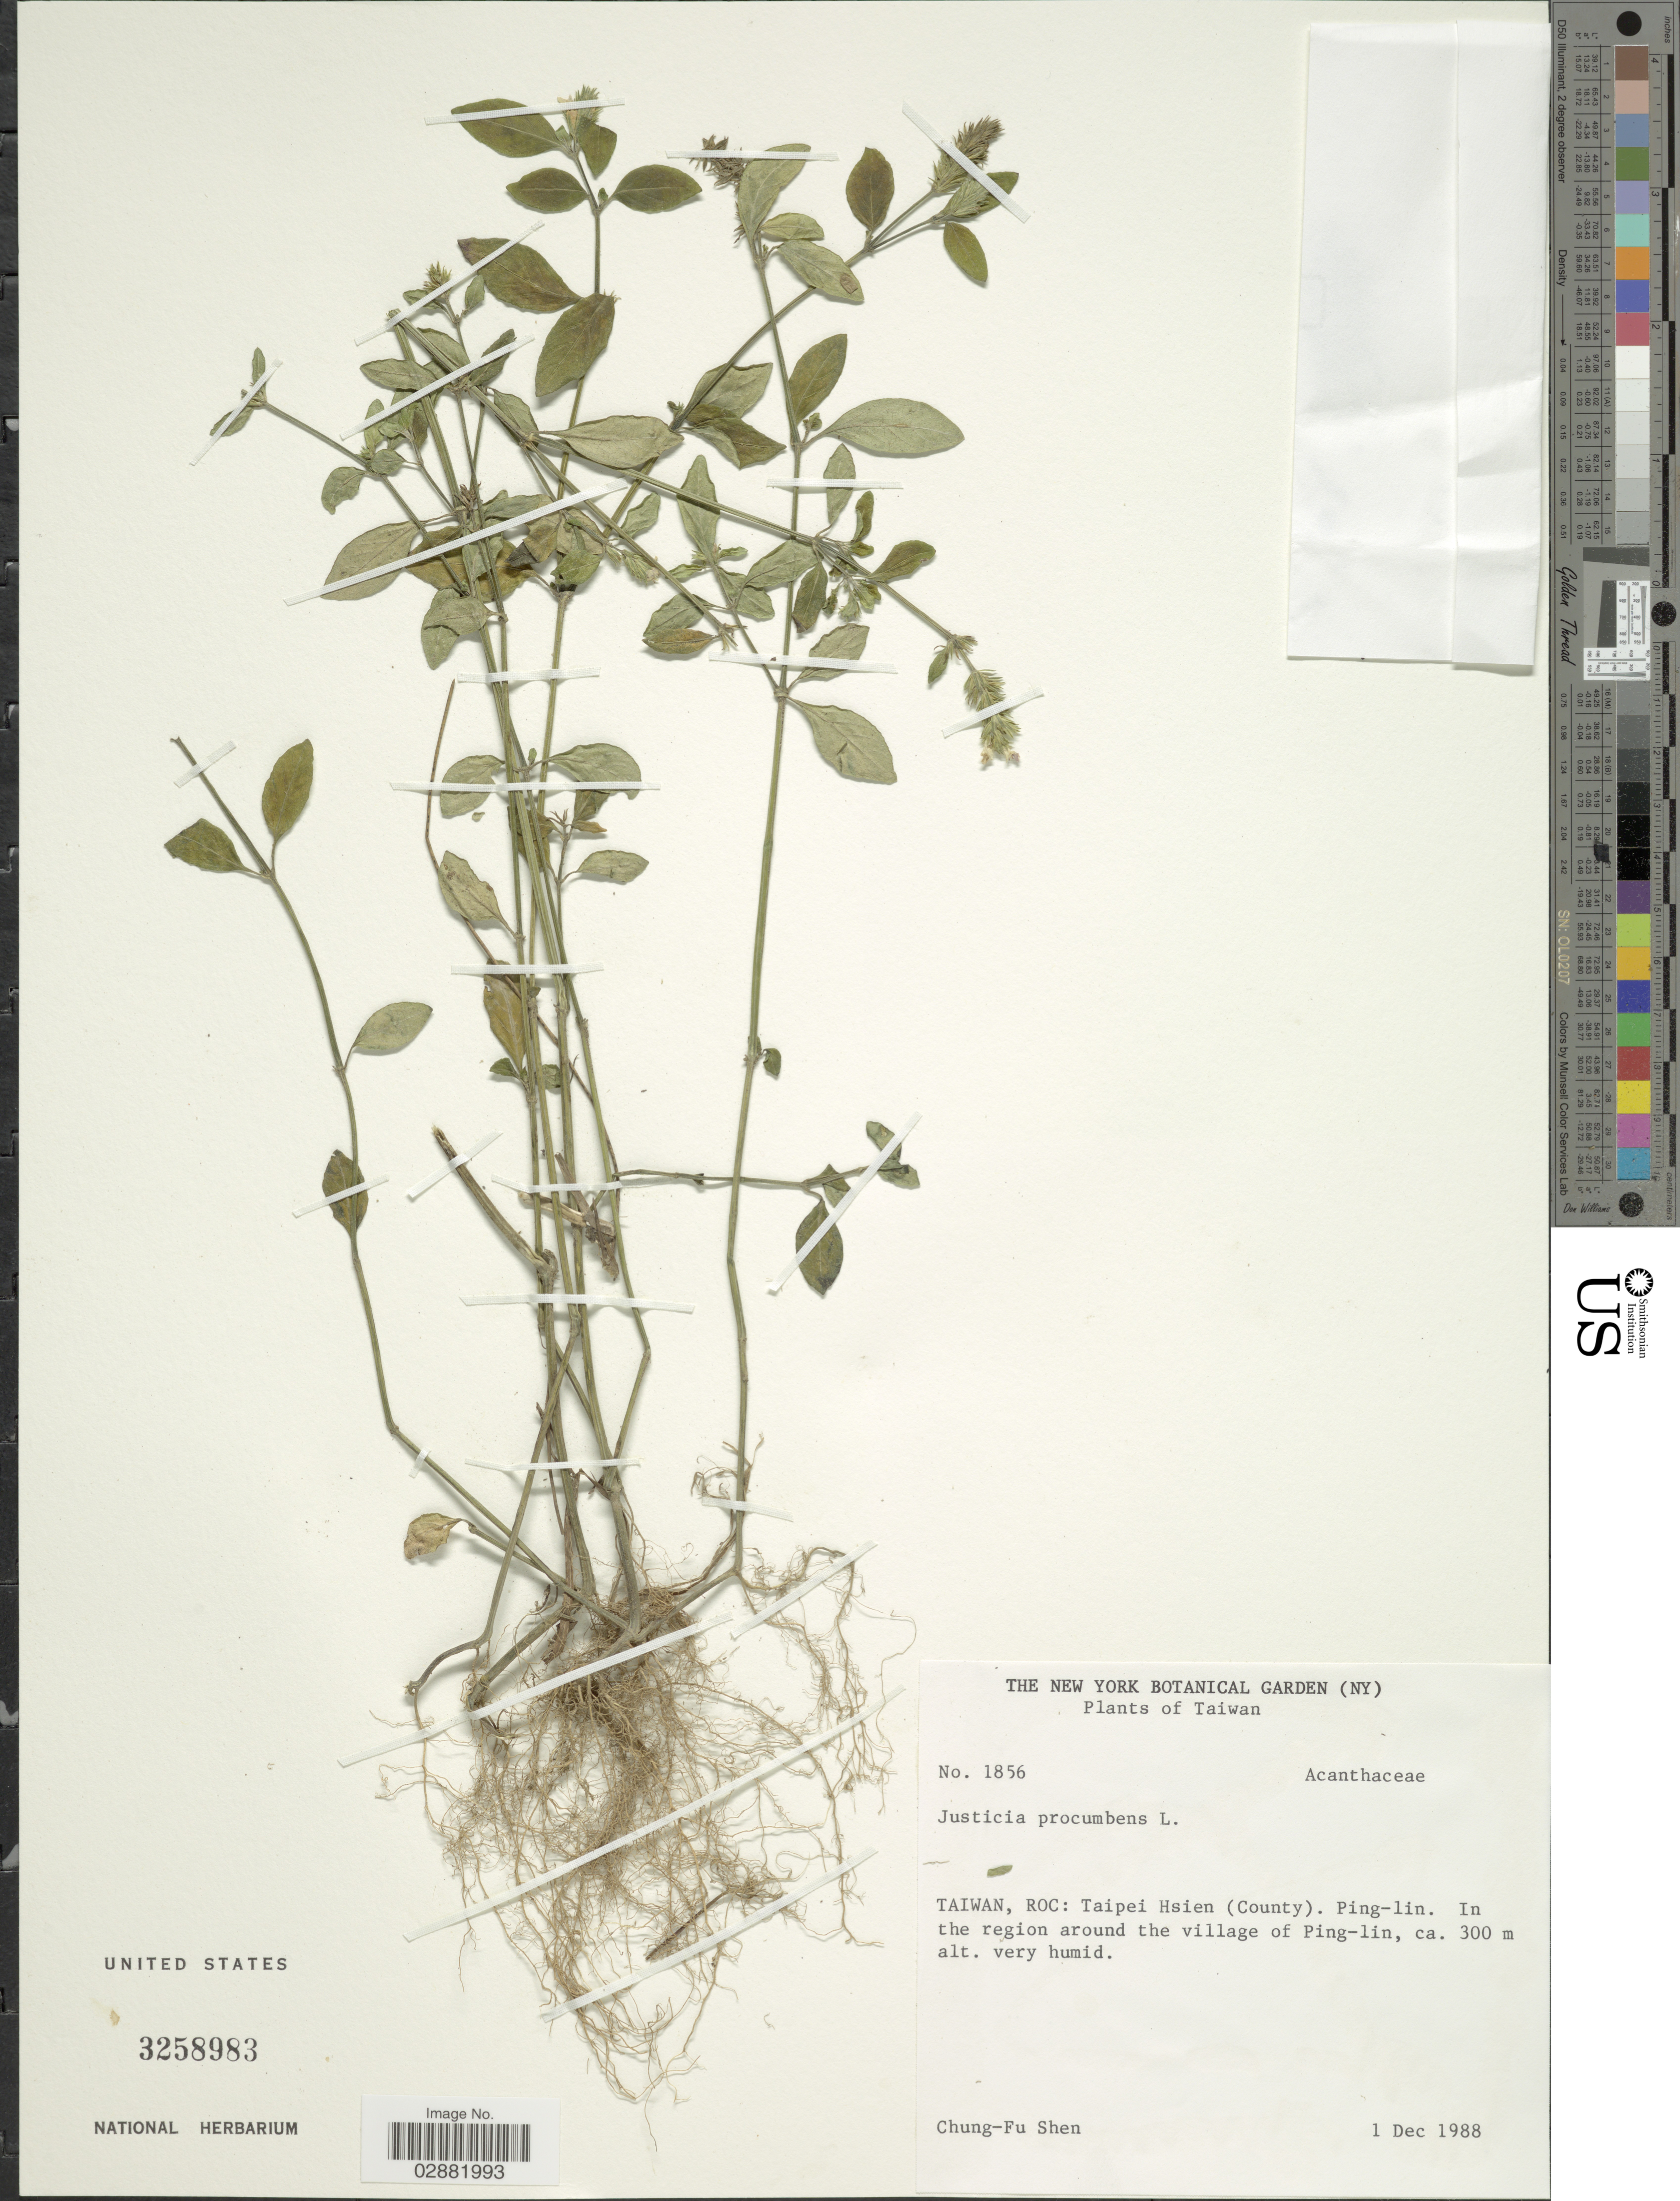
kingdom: Plantae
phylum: Tracheophyta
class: Magnoliopsida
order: Lamiales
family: Acanthaceae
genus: Justicia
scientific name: Justicia procumbens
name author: L.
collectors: C. Shen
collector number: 1856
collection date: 1988-12-01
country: Taiwan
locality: Taiwan, Roc, Taipei Hsien (County), Ping-lin, In the region around the village of Ping-lin.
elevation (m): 300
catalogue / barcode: US 3258983